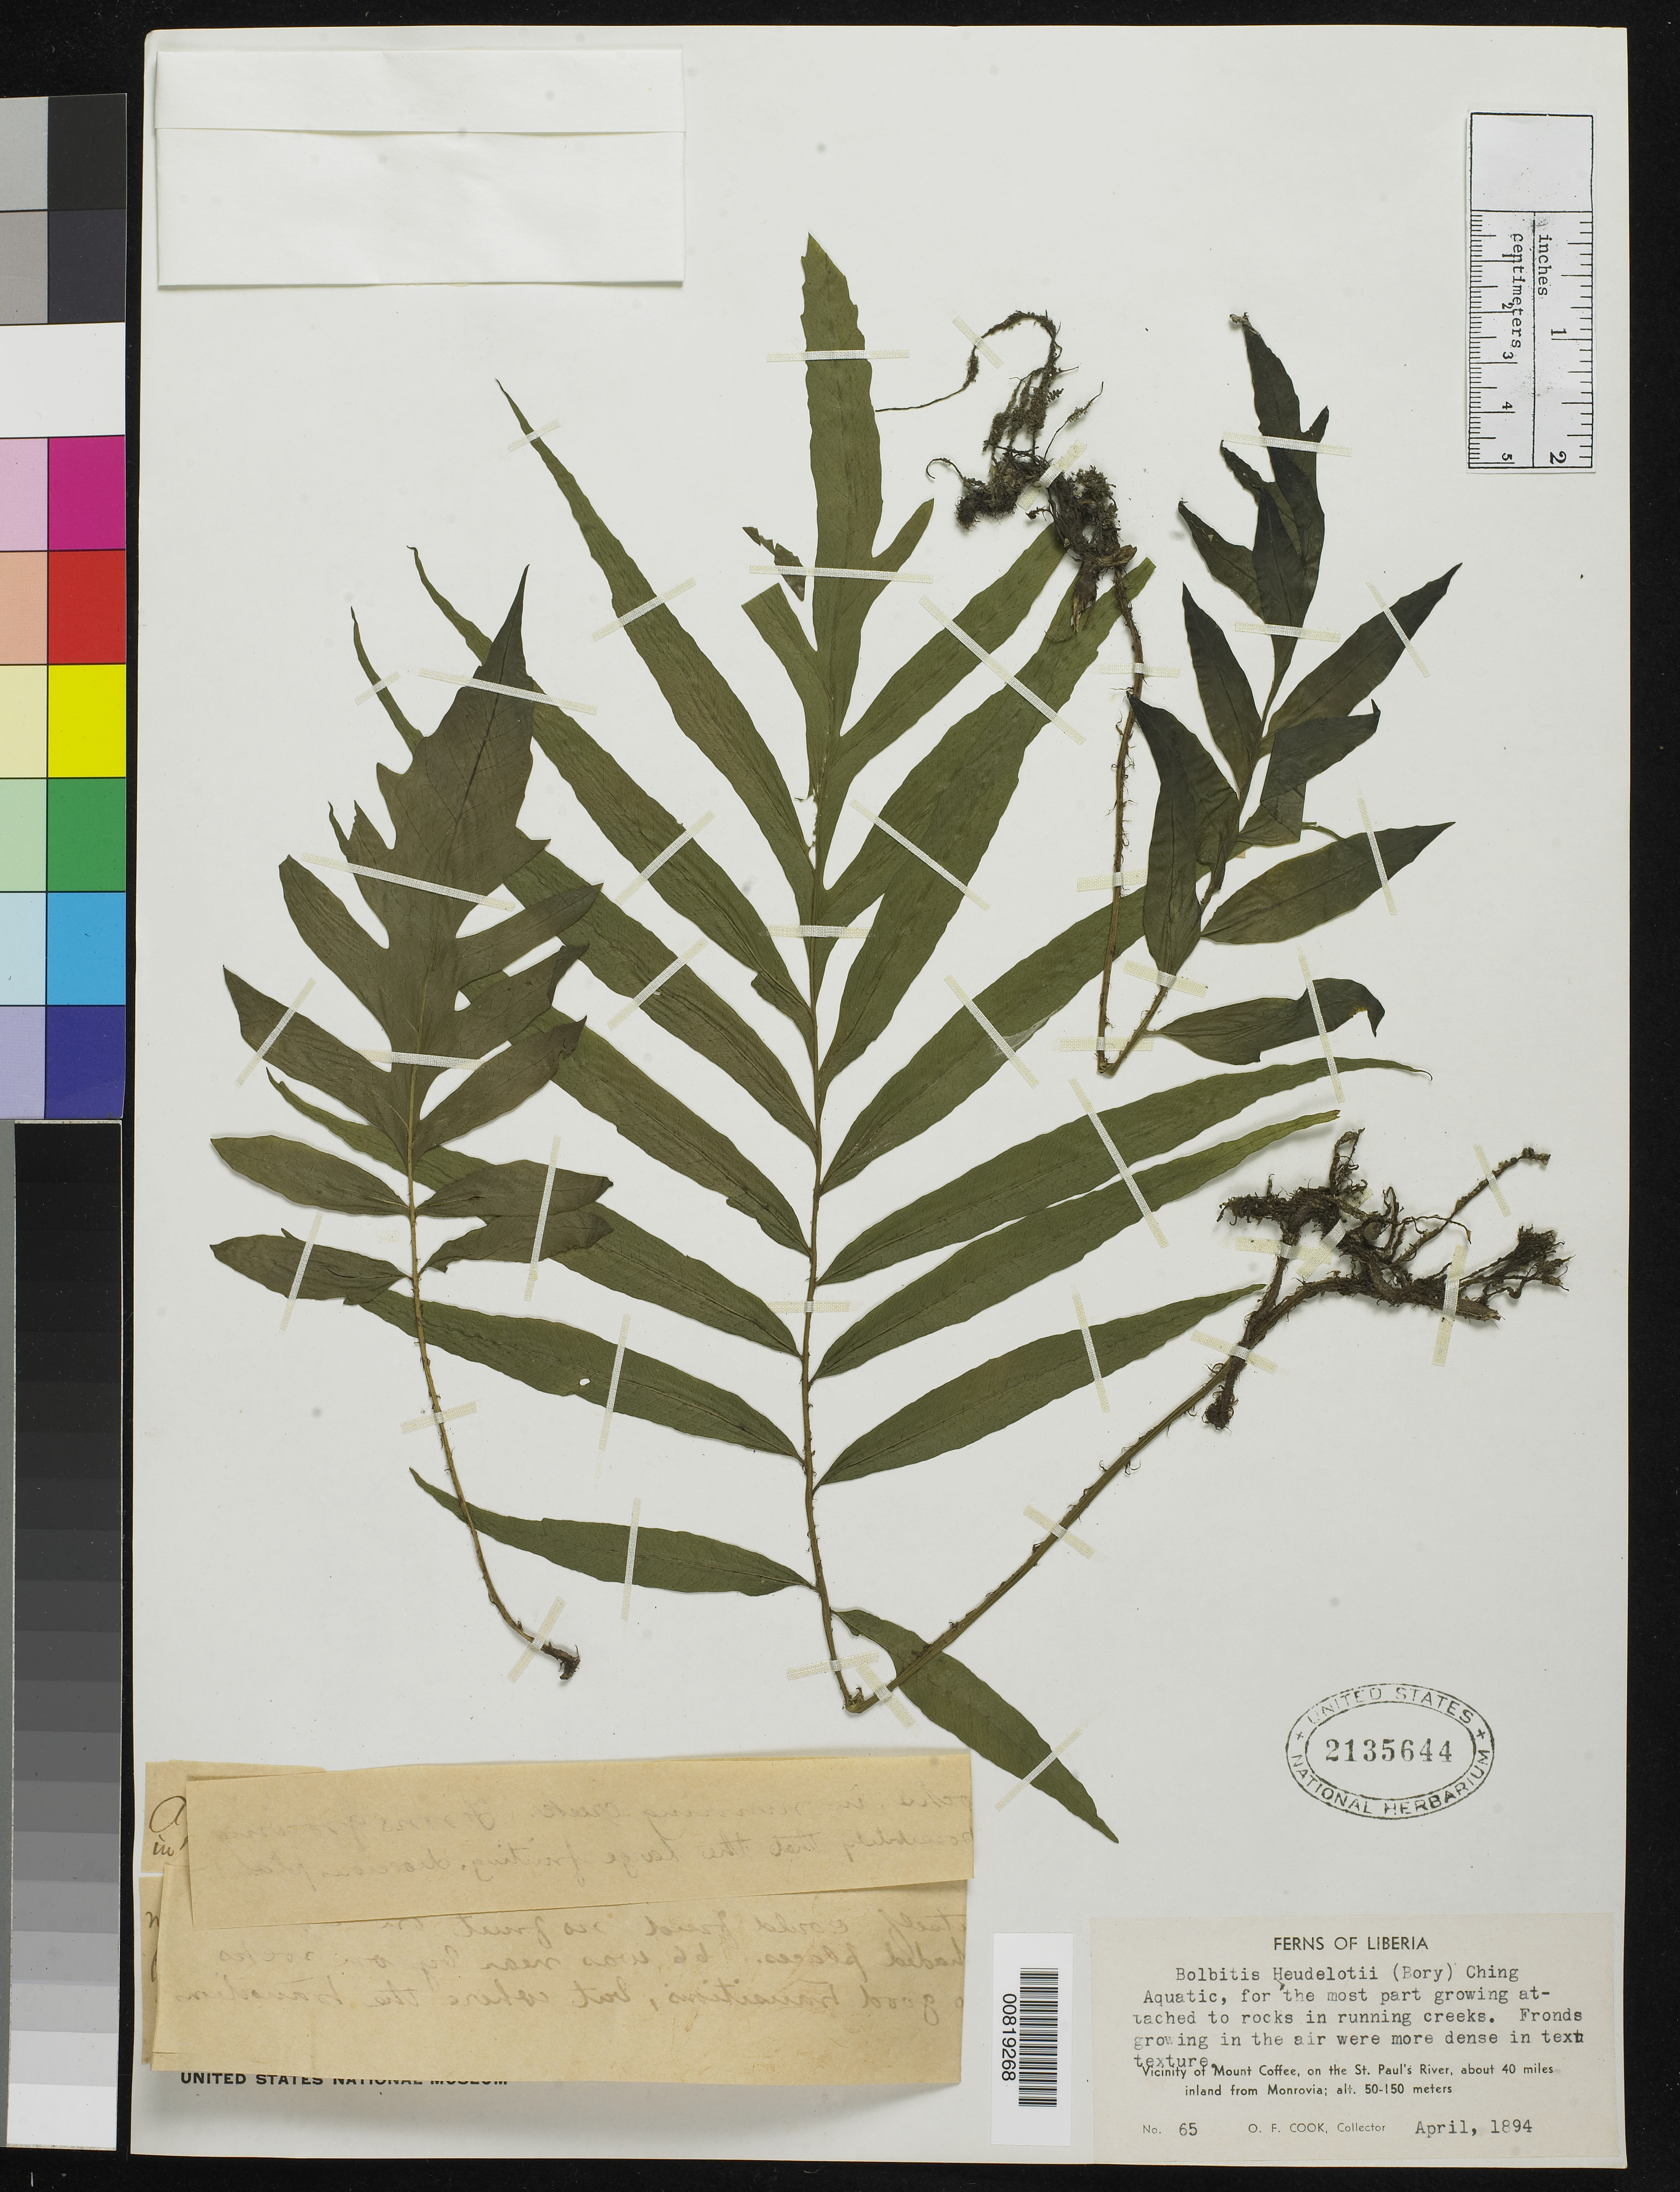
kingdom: Plantae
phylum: Tracheophyta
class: Polypodiopsida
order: Polypodiales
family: Dryopteridaceae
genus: Bolbitis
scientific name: Bolbitis heudelotii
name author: (Bory ex Fée) Alston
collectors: O. F. Cook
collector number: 65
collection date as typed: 11 Apr 1894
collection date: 1894-04-11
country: Liberia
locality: Vicinity of Mt. Coffee, on the St. Paul's River, about 40 miles inland from Monrovia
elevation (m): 50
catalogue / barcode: US 2135644